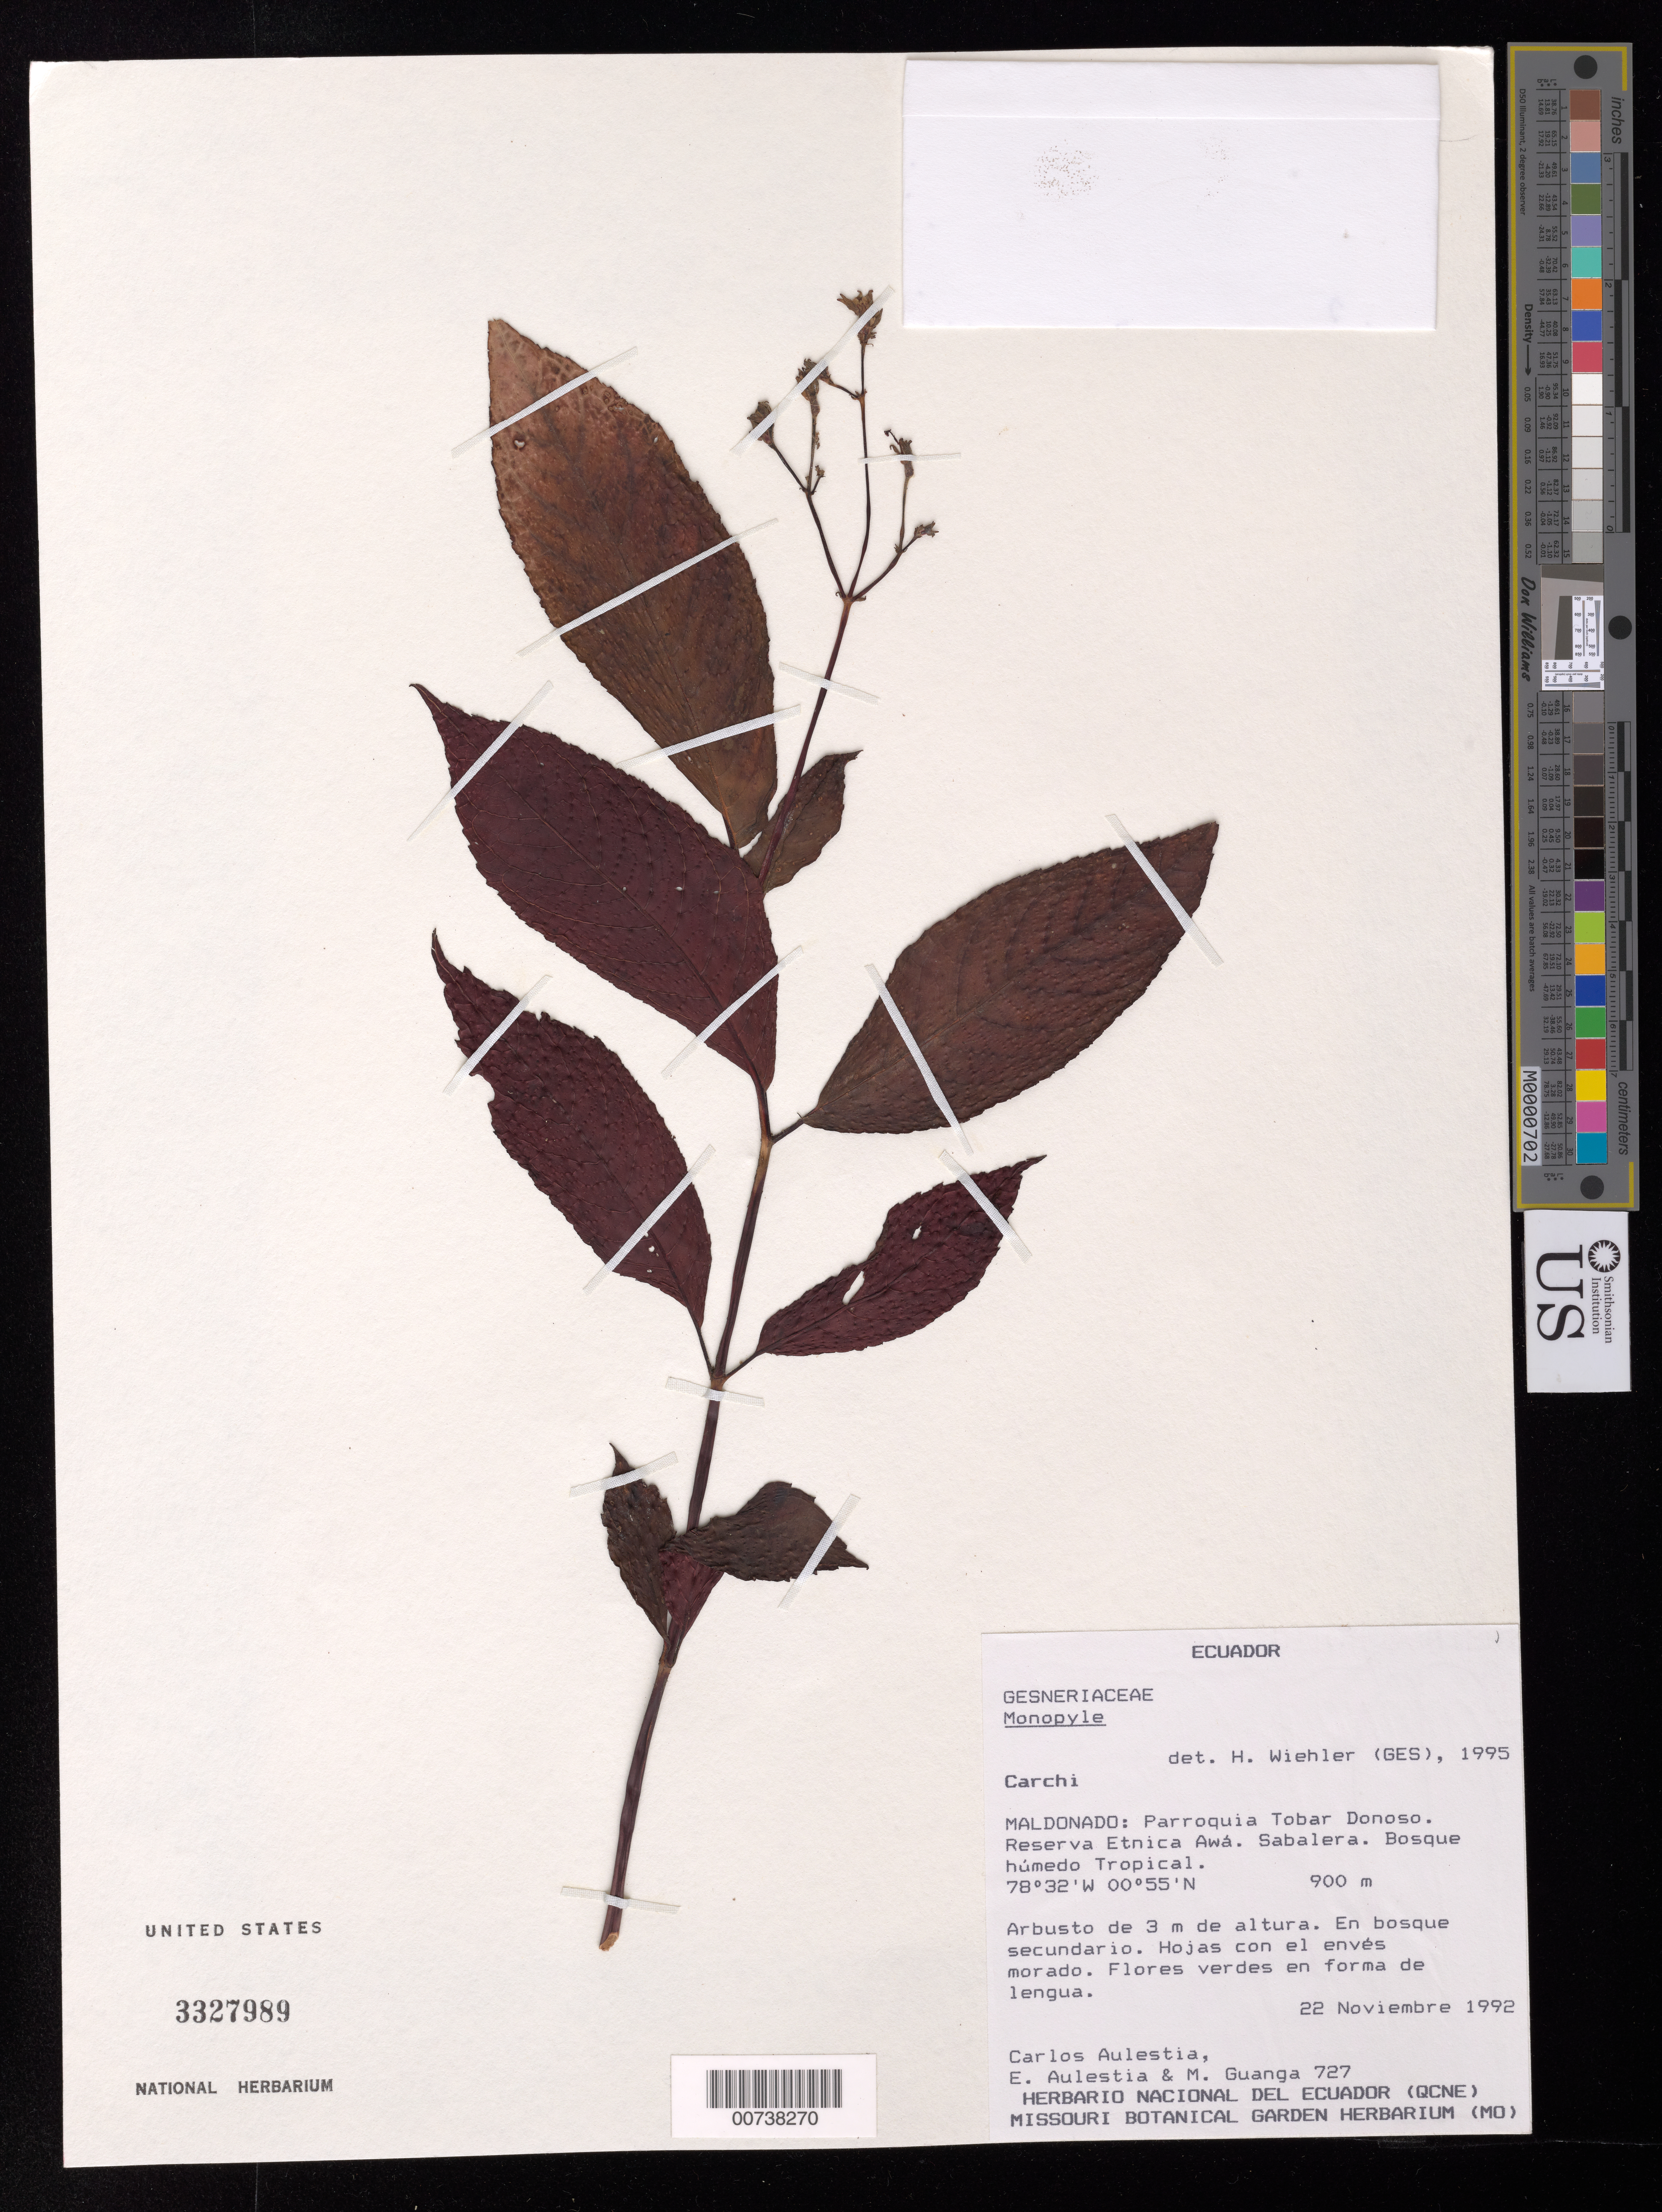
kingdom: Plantae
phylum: Tracheophyta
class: Magnoliopsida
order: Lamiales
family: Gesneriaceae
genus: Monopyle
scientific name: Monopyle chocoensis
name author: Keene & J.L. Clark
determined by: Clark, J. L., (SEL), The Marie Selby Botanical Garden (UNITED STATES)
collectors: C. Aulestia, E. Aulestia & M. Guanga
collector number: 727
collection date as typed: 22 Nov 1992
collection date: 1992-11-22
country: Ecuador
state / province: Carchi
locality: Maldonado: Parroquia Tobar Donoso. Reserva Etnica Awá. Sabalera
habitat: Bosque húmedo Tropical; en bosque primario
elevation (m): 900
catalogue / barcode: US 3327989